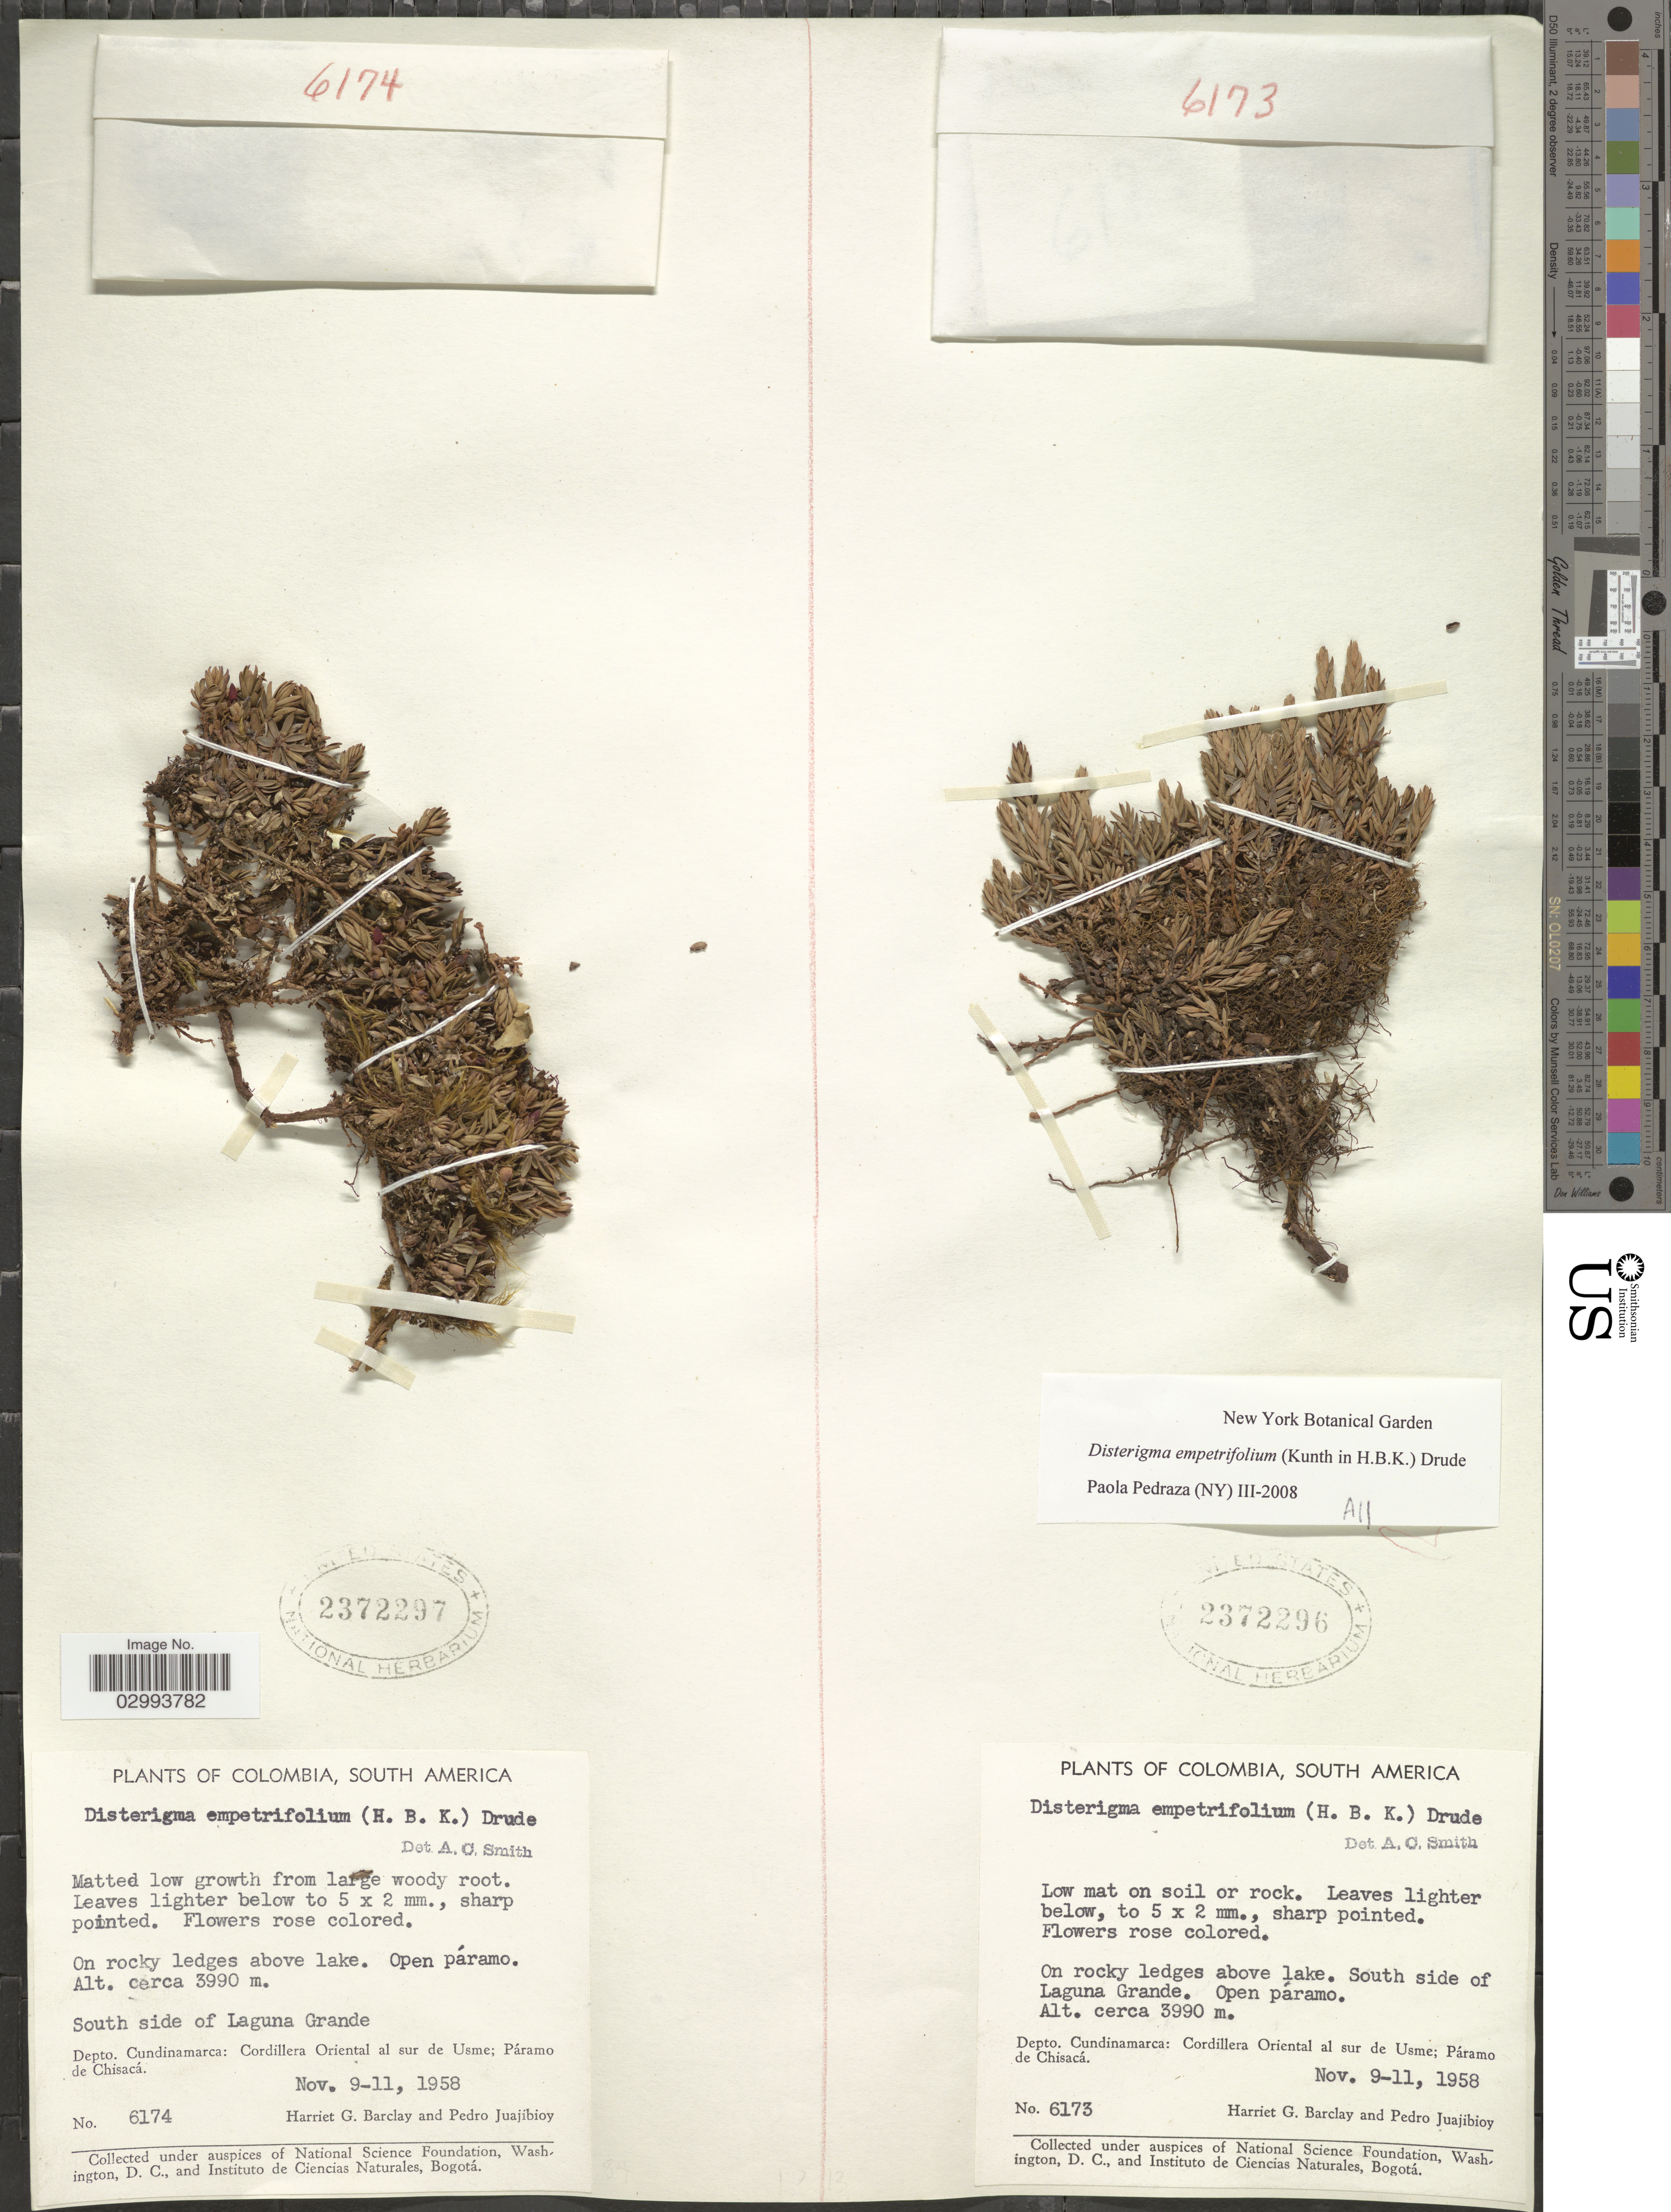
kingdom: Plantae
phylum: Tracheophyta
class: Magnoliopsida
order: Ericales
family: Ericaceae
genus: Disterigma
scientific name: Disterigma empetrifolium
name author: (Kunth) Drude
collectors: H. G. Barclay & P. Juajibioy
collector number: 6174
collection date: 1958-11-09/1958-11-11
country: Colombia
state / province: Cundinamarca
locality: South side of Laguna Grande, Depto. Cundinamarca: Cordillera Oriental al sur de Usme; Páramo de Chisacá.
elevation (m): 3990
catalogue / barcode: US 2372297-2